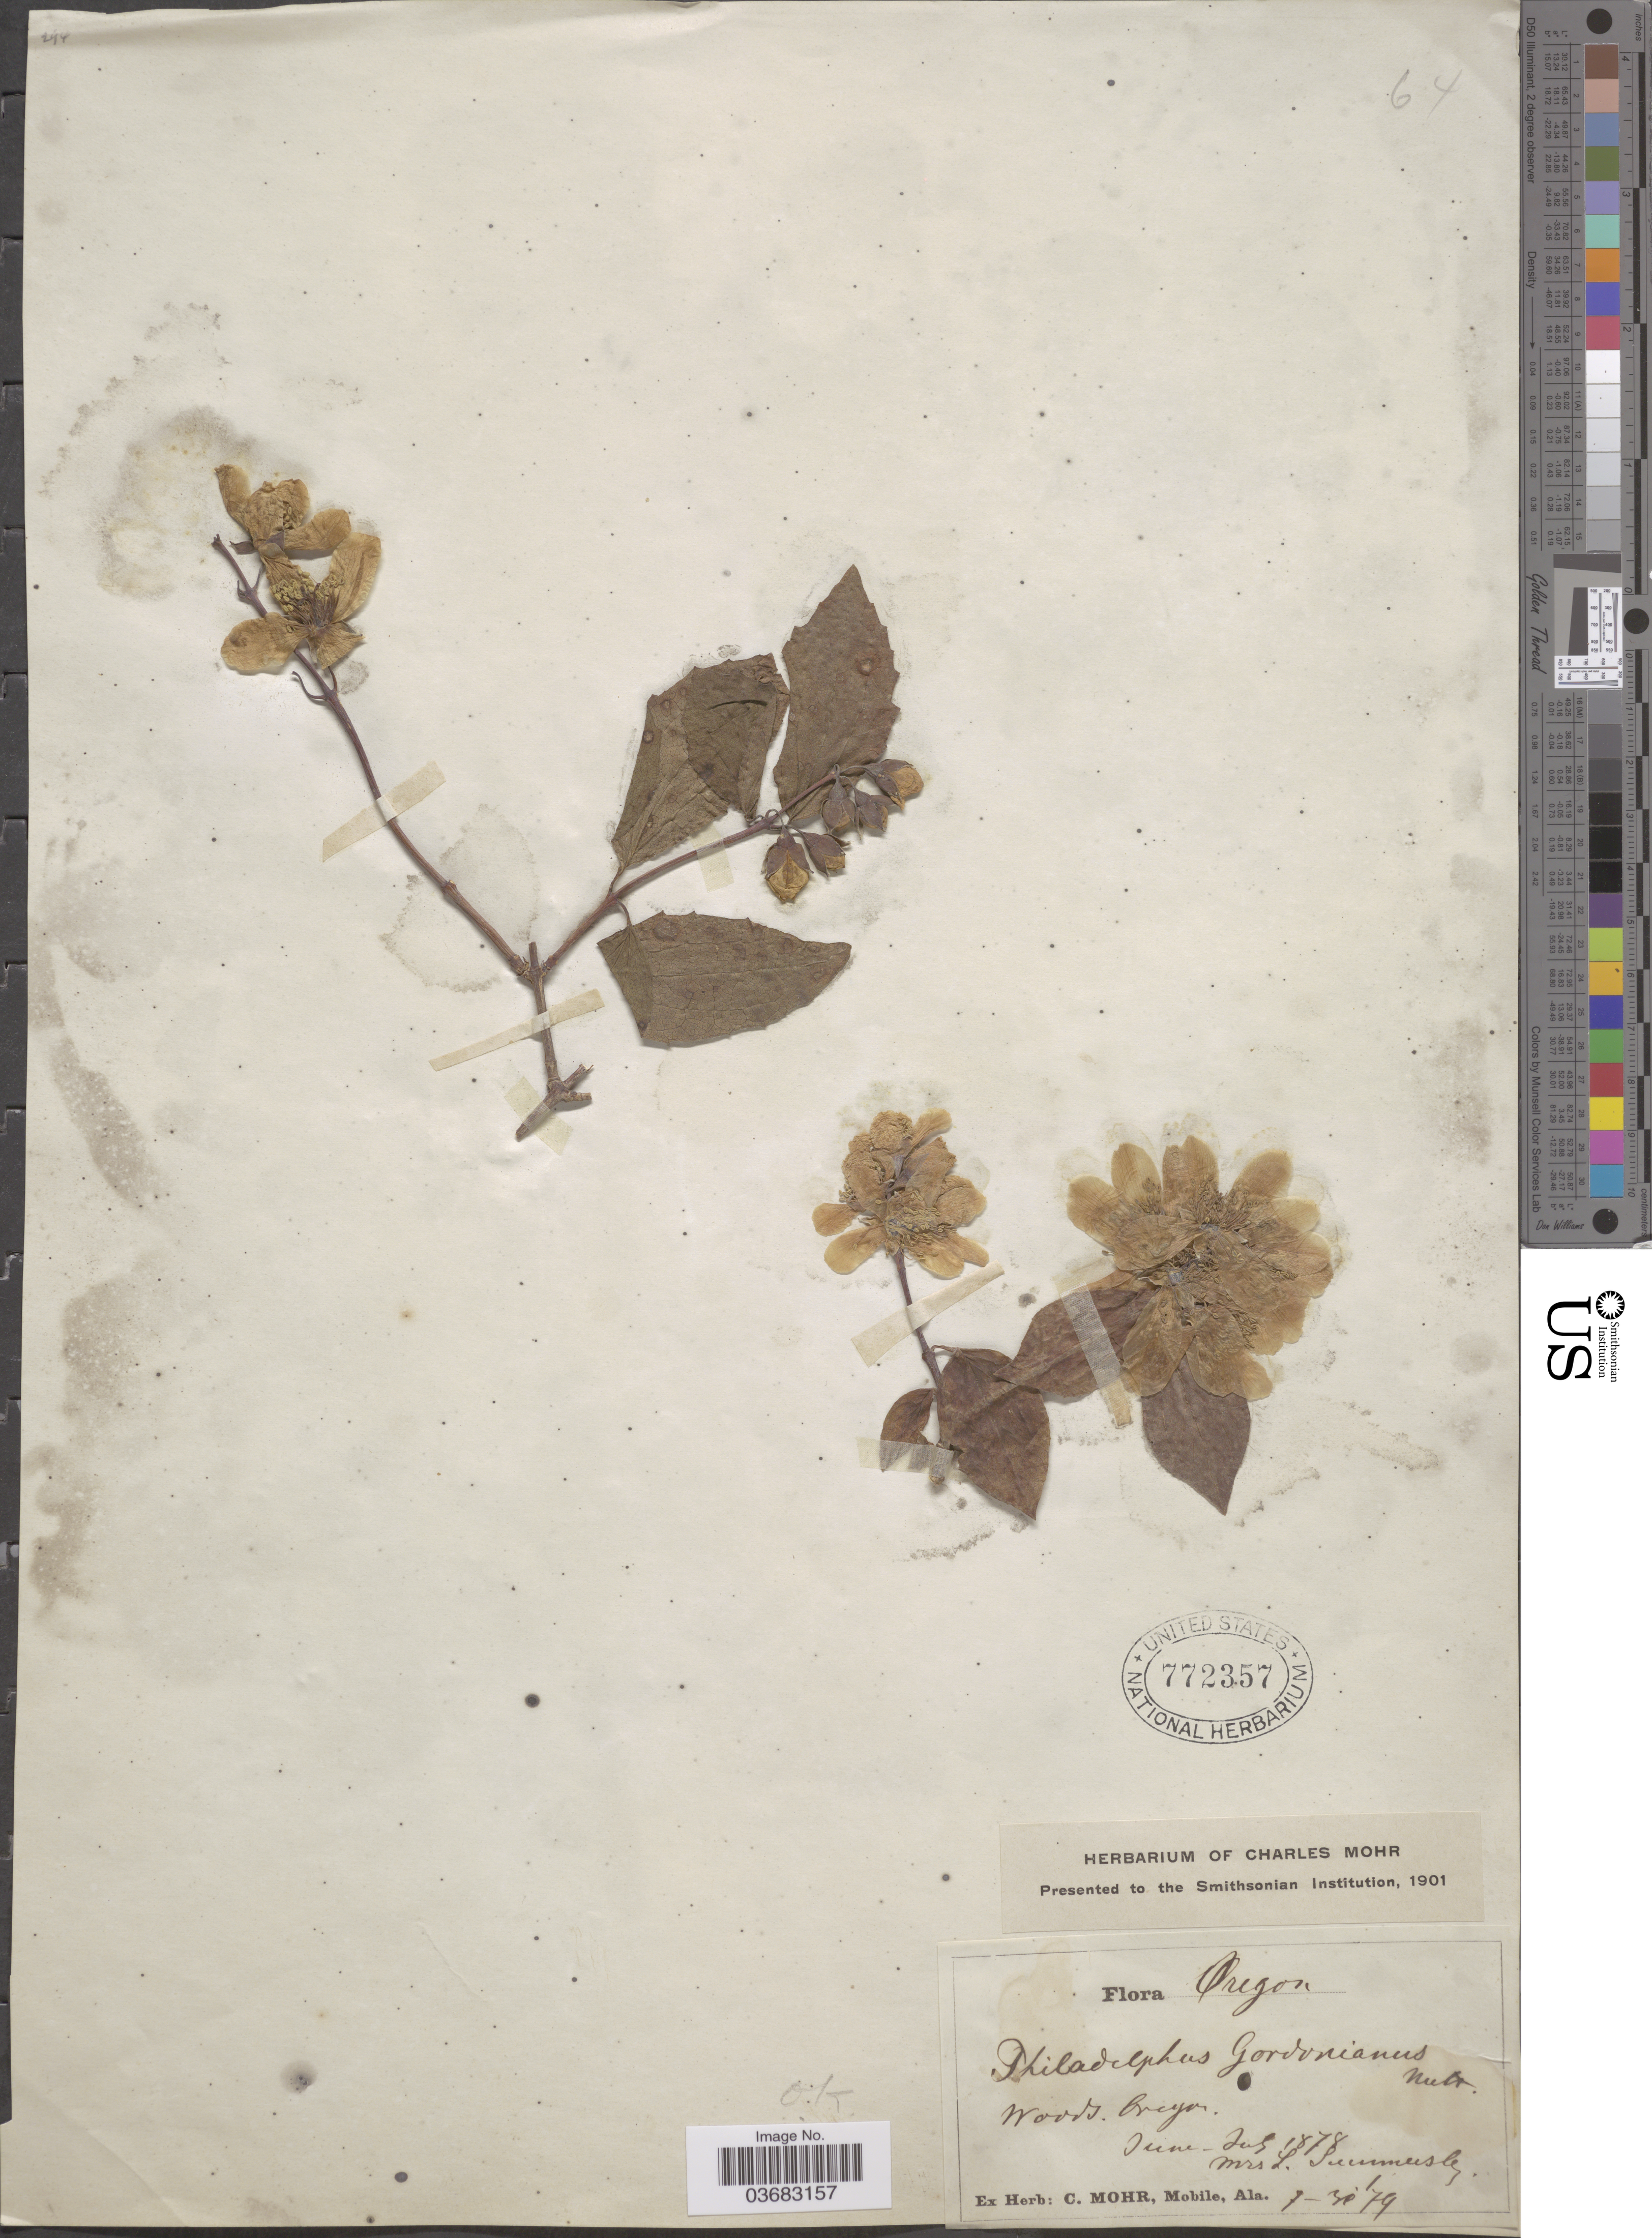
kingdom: Plantae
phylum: Tracheophyta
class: Magnoliopsida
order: Cornales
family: Hydrangeaceae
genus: Philadelphus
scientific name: Philadelphus lewisii var. gordonianus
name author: (Lindl.) Munz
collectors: L. Summers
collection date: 1878-06/1878-07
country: United States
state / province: Oregon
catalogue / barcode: US 772357